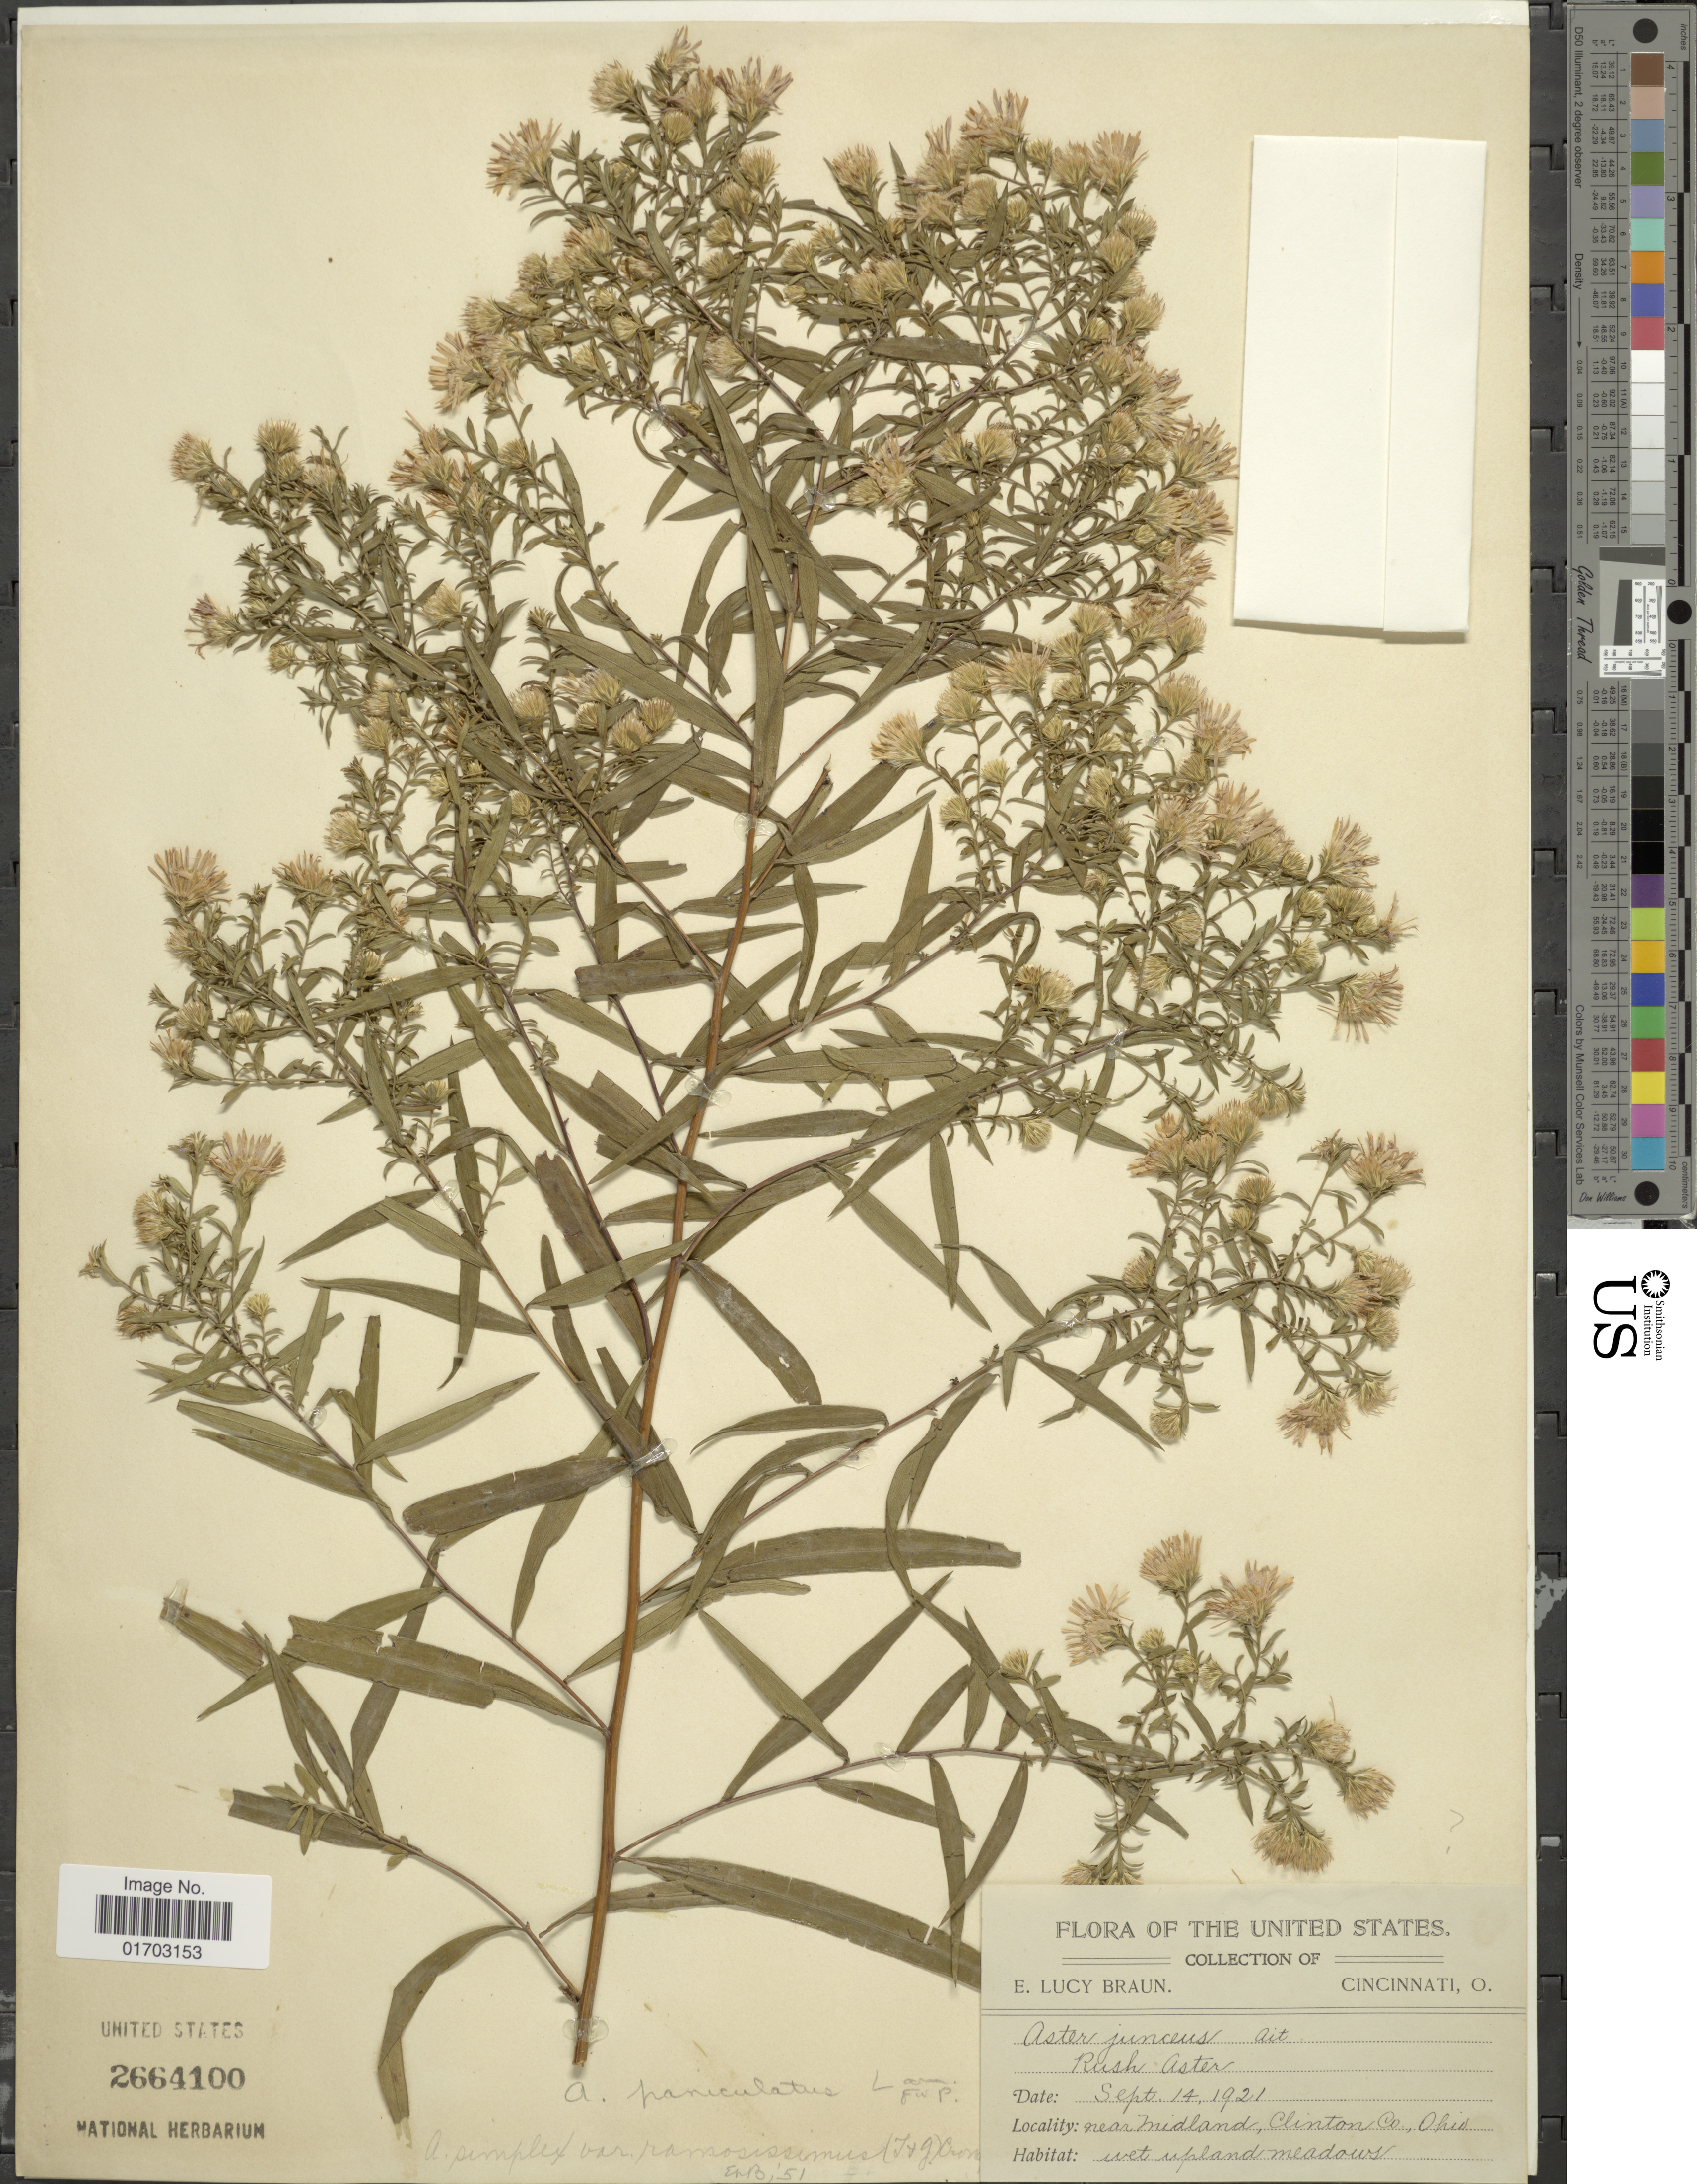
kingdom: Plantae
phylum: Tracheophyta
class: Magnoliopsida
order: Asterales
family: Asteraceae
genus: Symphyotrichum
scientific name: Symphyotrichum simplex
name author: (Willd.) Á. Löve & D. Löve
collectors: E. L. Braun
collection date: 1921-09-14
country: United States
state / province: Ohio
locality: Near Midland, Clinton Co.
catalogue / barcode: US 2664100